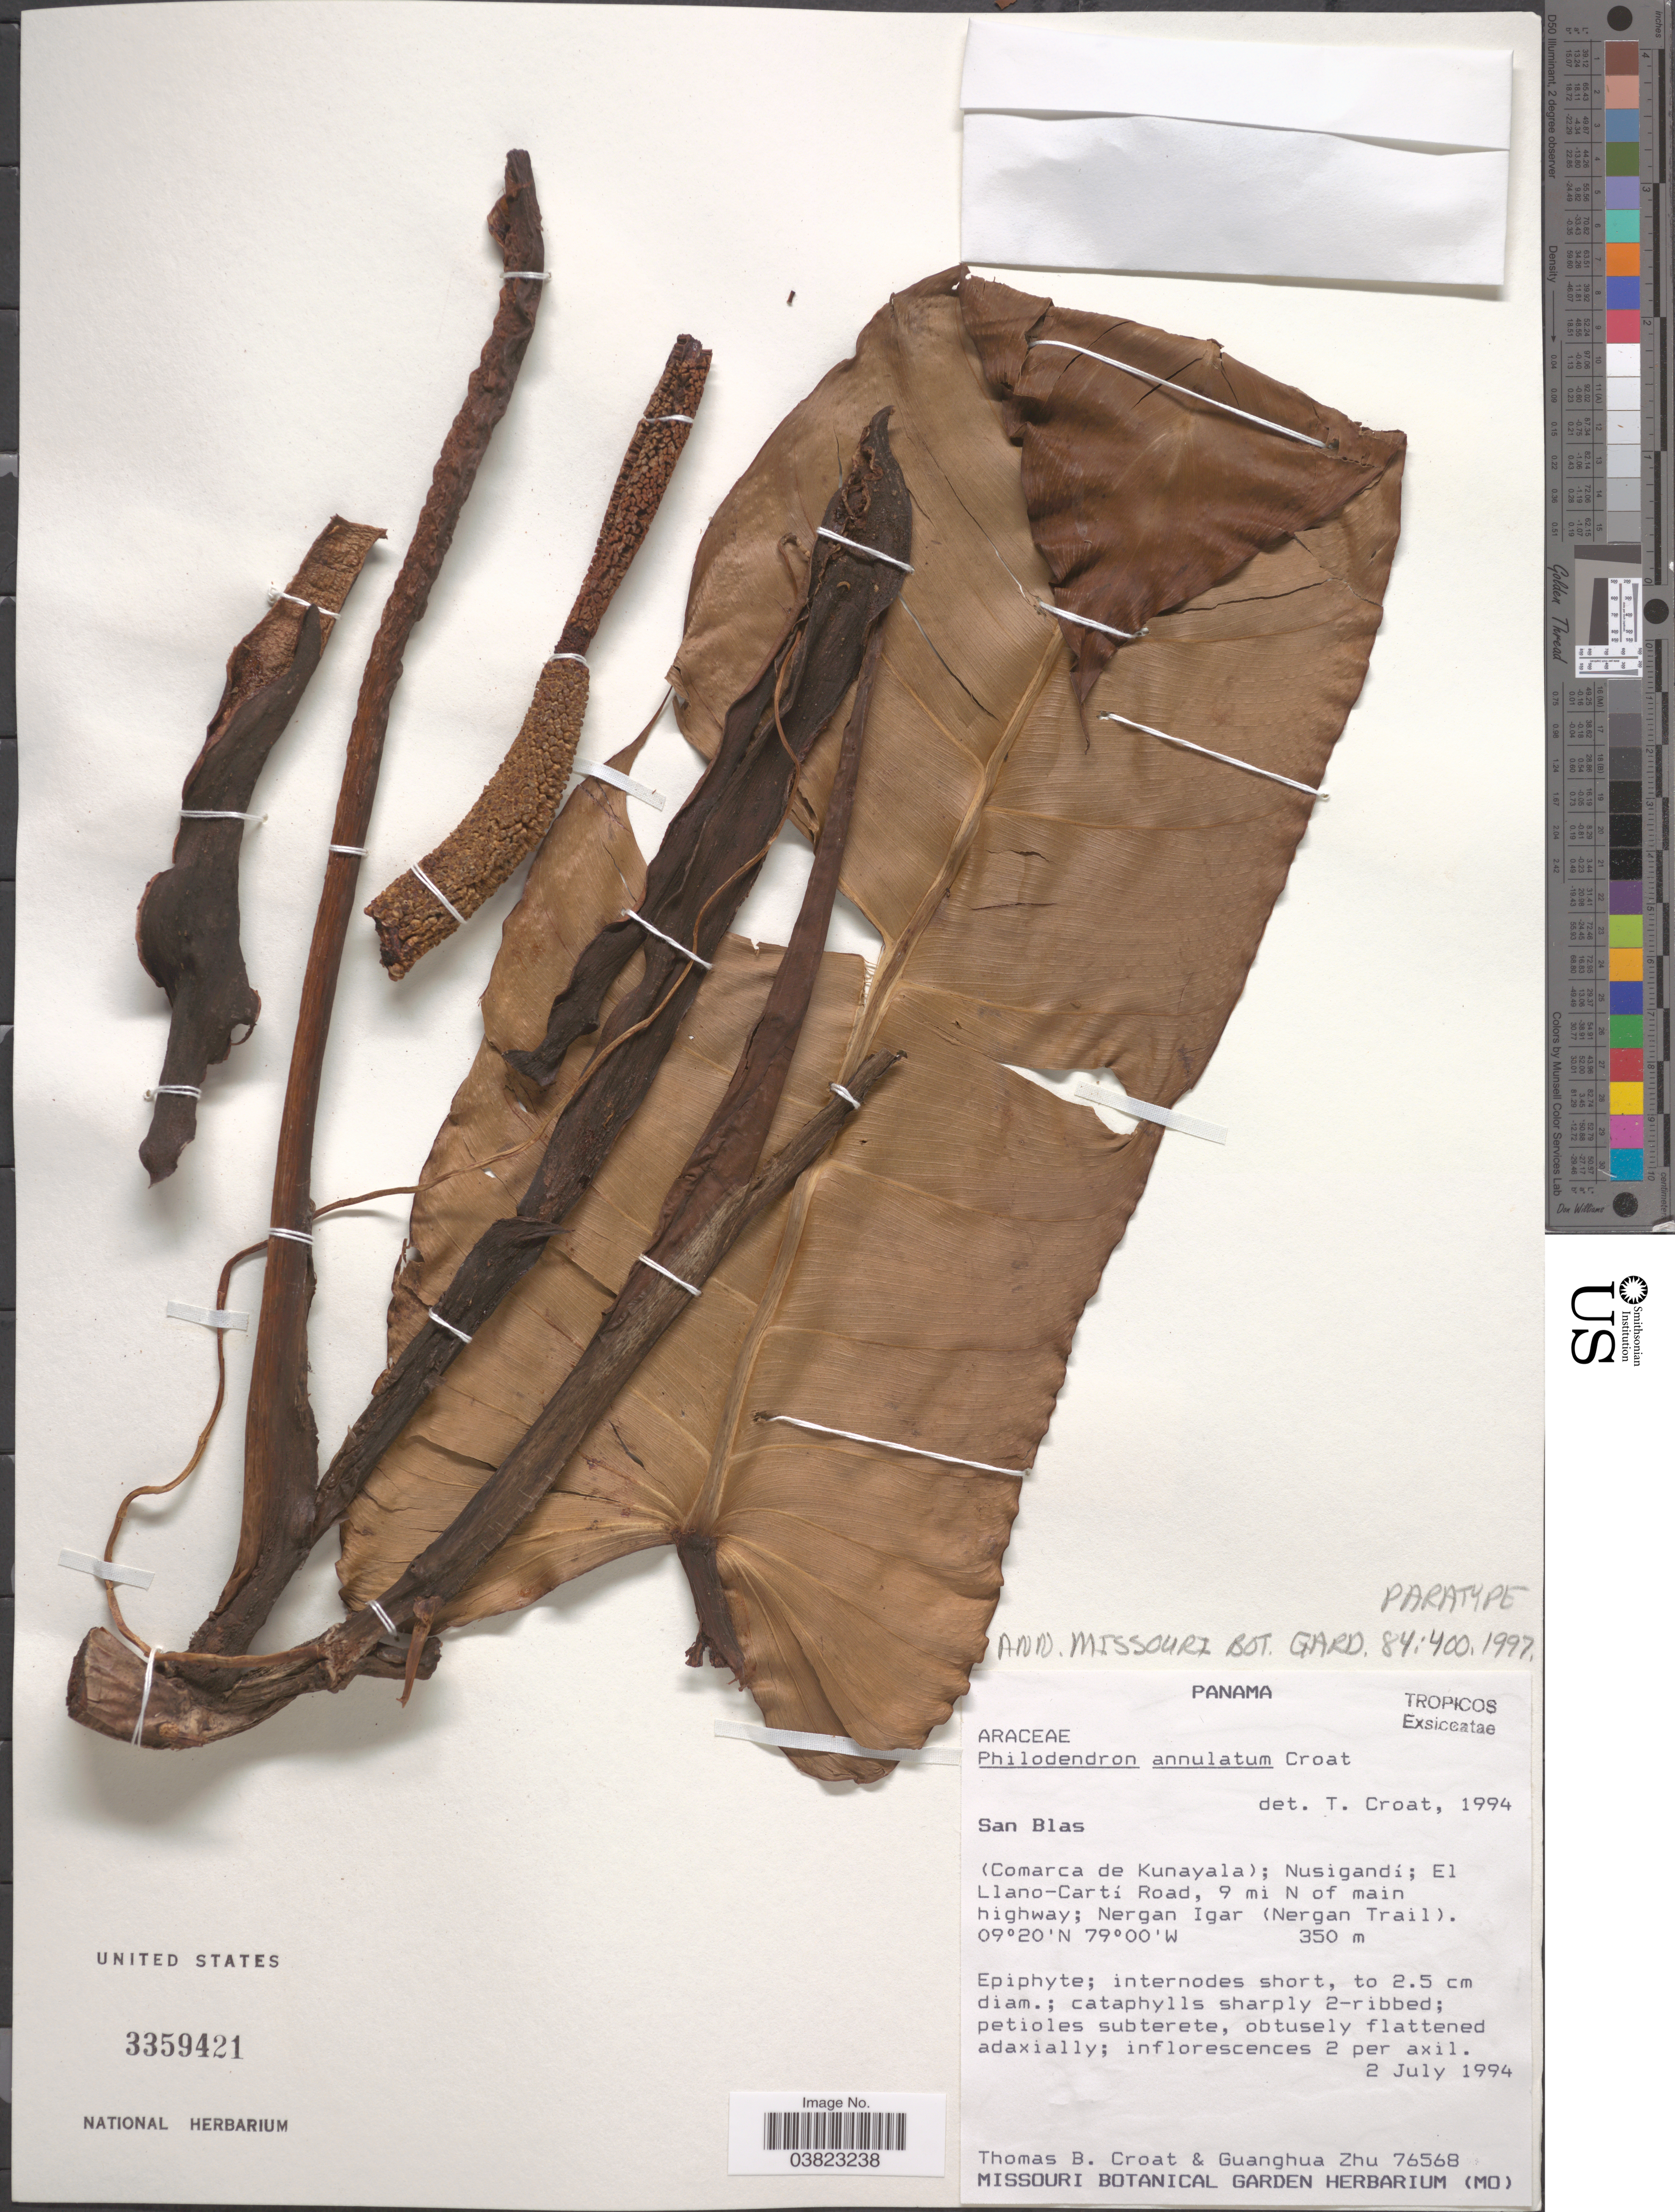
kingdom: Plantae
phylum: Tracheophyta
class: Liliopsida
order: Alismatales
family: Araceae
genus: Philodendron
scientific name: Philodendron annulatum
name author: Croat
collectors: T. B. Croat & Zhu Guanghua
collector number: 76568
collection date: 1994-07-02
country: Panama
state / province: Kuna Yala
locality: San Blas. (Comarca de Kunayala); Nusigandí; El Llano-Cartí Road, 9 mi N of main highway; Nergan Igar (Nergan Trail).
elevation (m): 350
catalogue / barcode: US 3359421